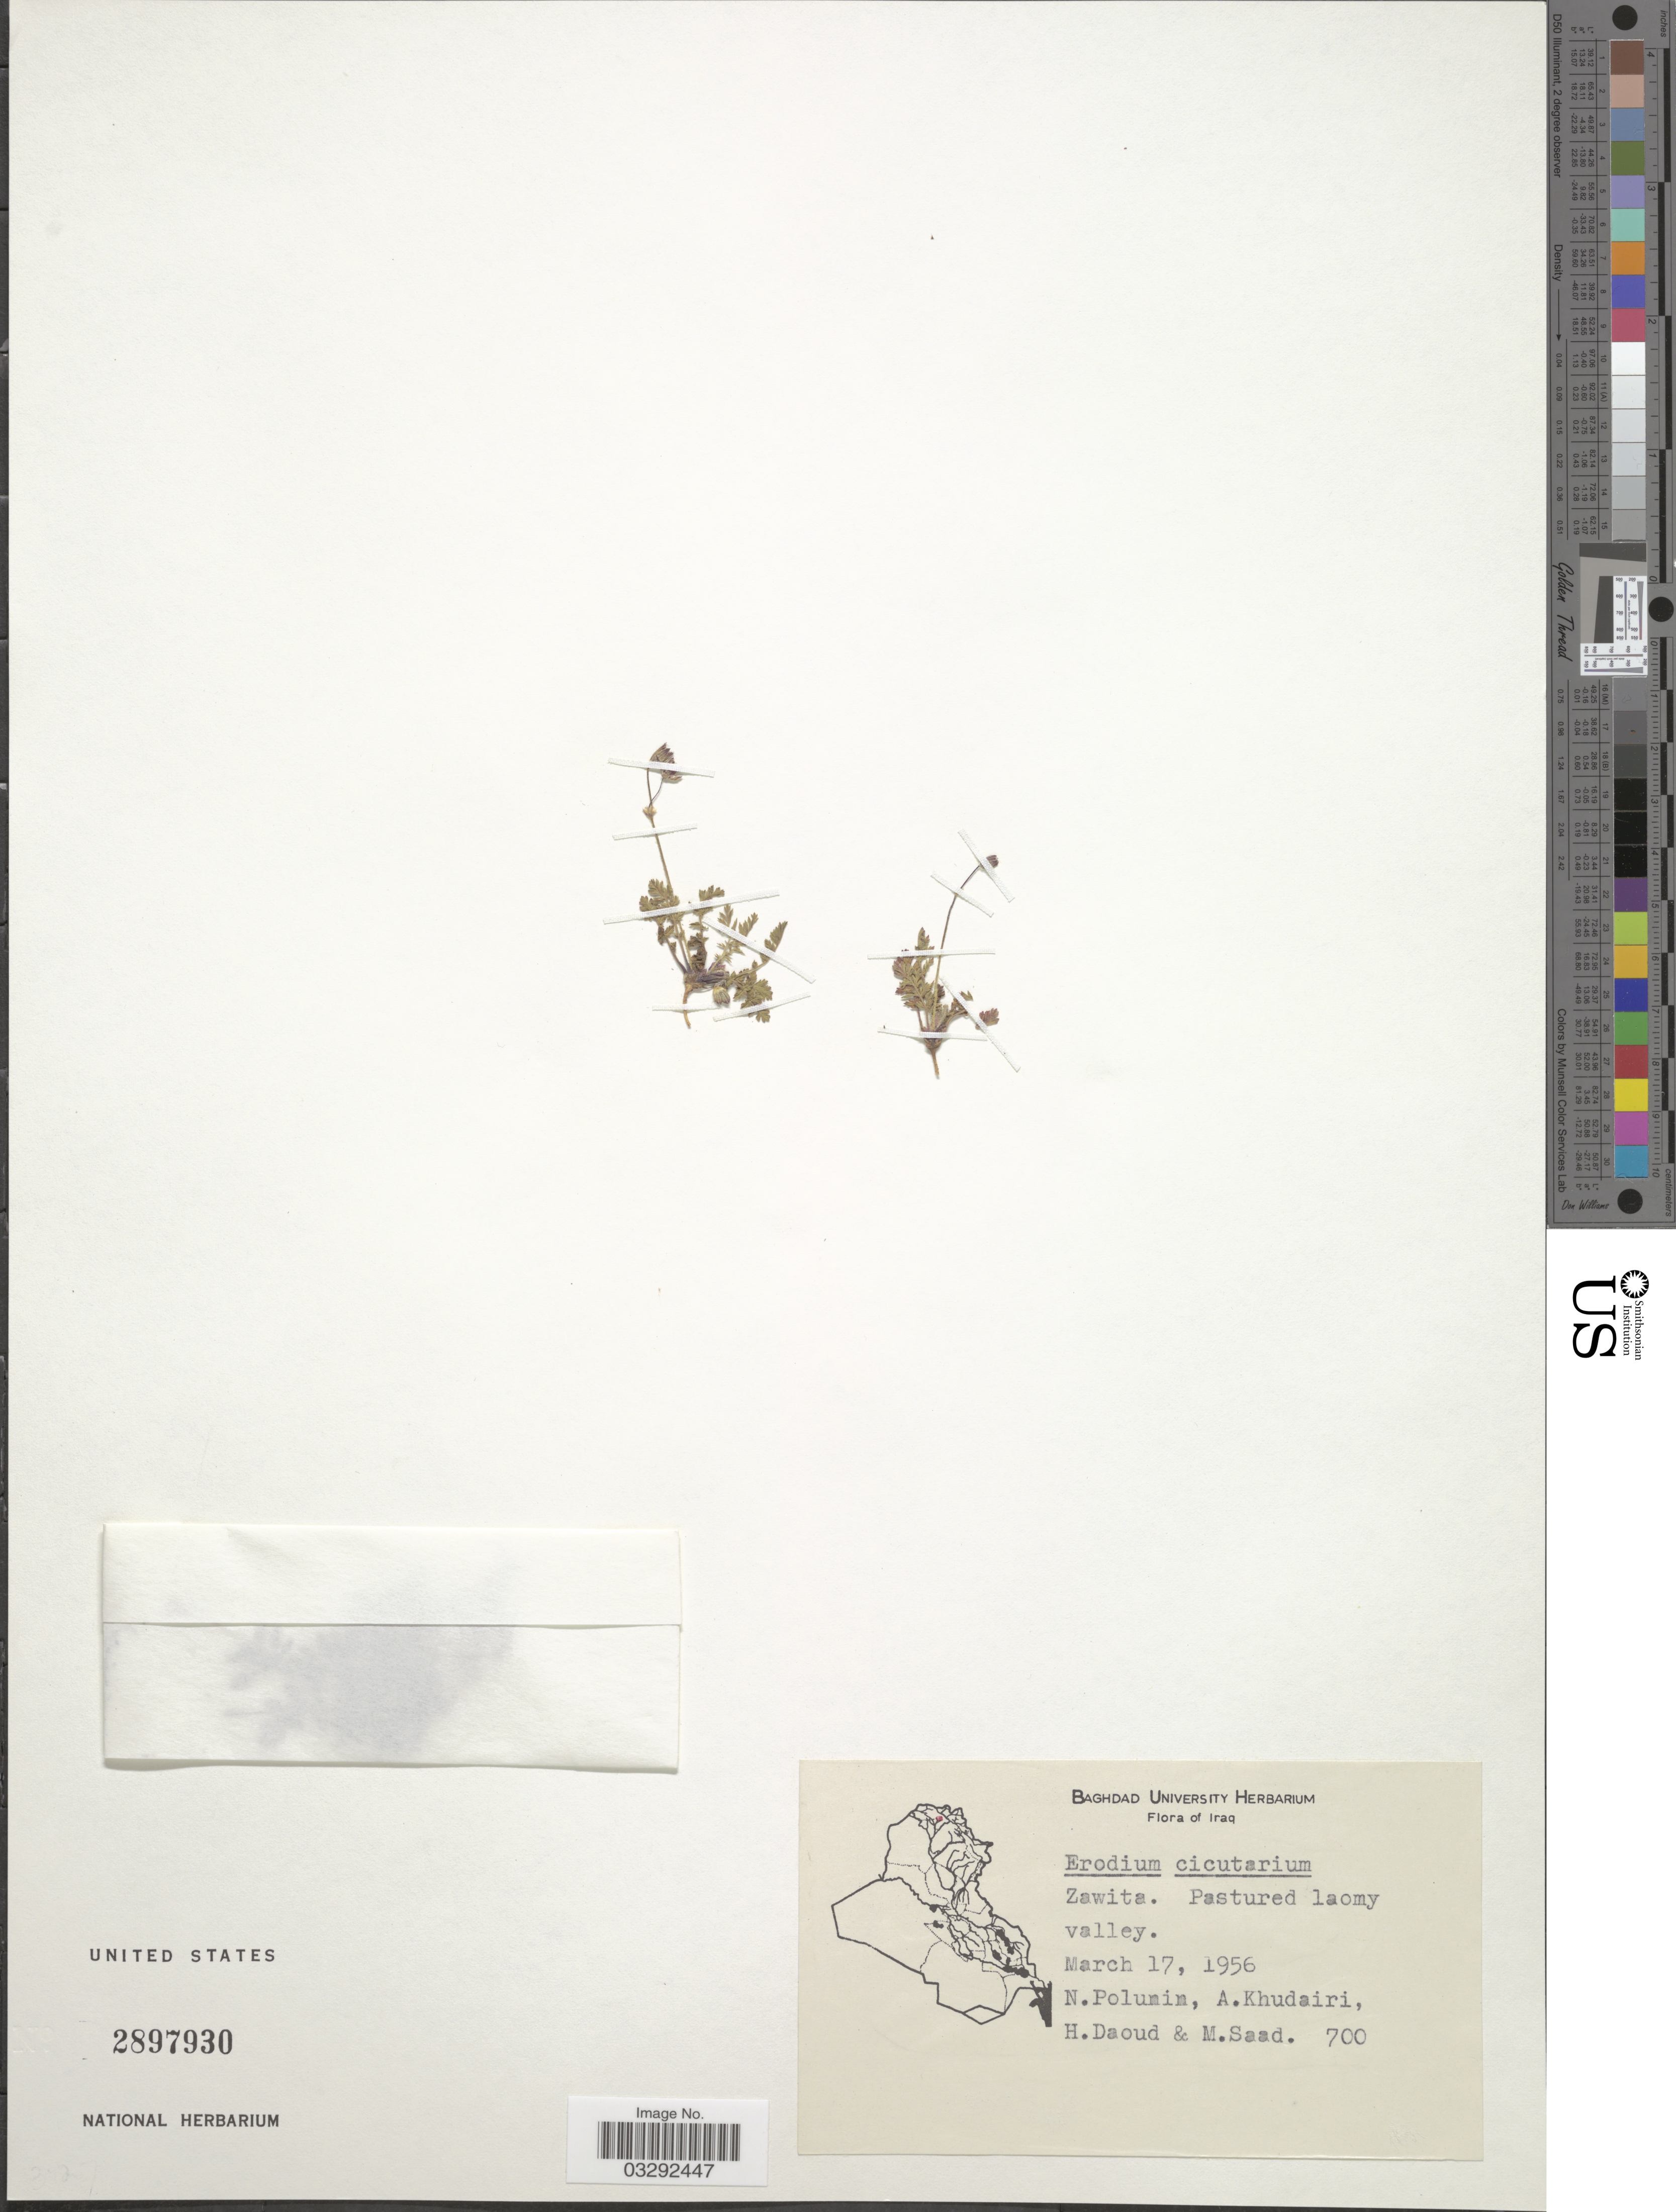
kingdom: Plantae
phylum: Tracheophyta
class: Magnoliopsida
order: Geraniales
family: Geraniaceae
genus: Erodium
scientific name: Erodium cicutarium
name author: (L.) L'Hér.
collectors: N. V. Polunin, A. Khudairi, H. Daoud & M. Saad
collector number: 700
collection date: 1956-03-17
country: Iraq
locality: Zawita.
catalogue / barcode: US 2897930